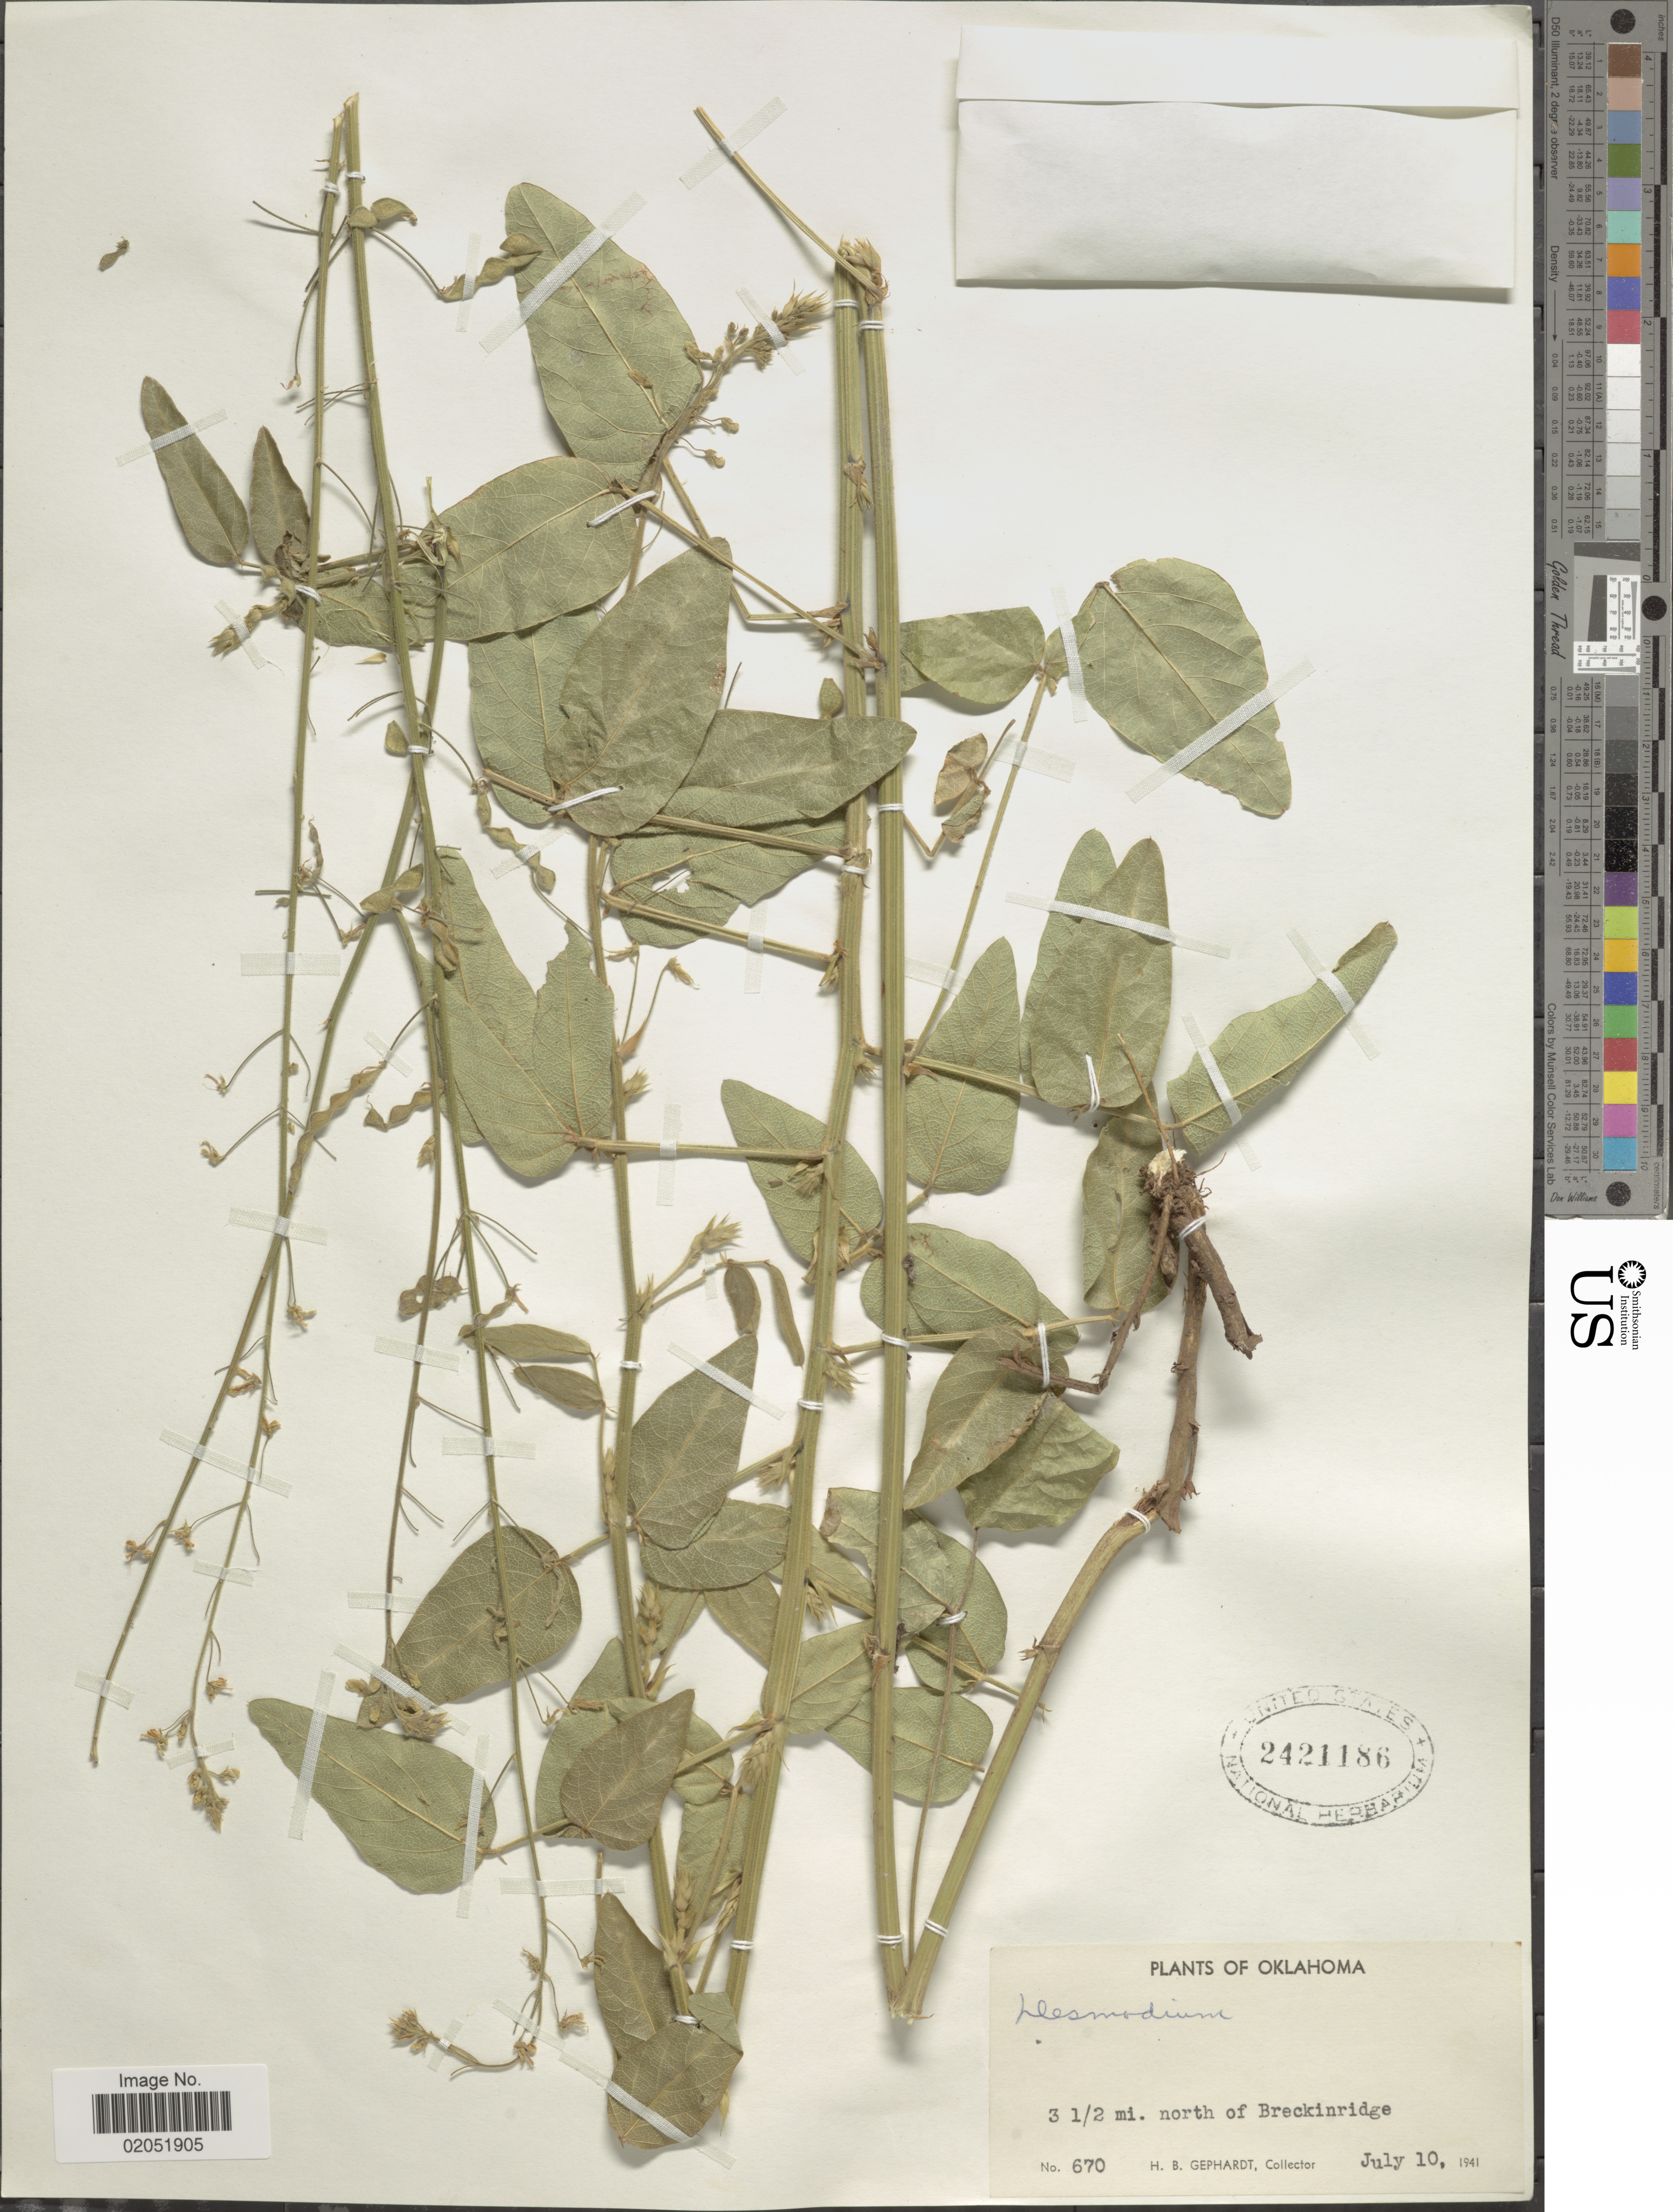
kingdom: Plantae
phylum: Tracheophyta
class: Magnoliopsida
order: Fabales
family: Fabaceae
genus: Desmodium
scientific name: Desmodium sp.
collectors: H. Gephardt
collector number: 670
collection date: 1941-07-10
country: United States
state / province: Oklahoma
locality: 3 1/2 mi. north of Breckinridge.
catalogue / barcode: US 24211186